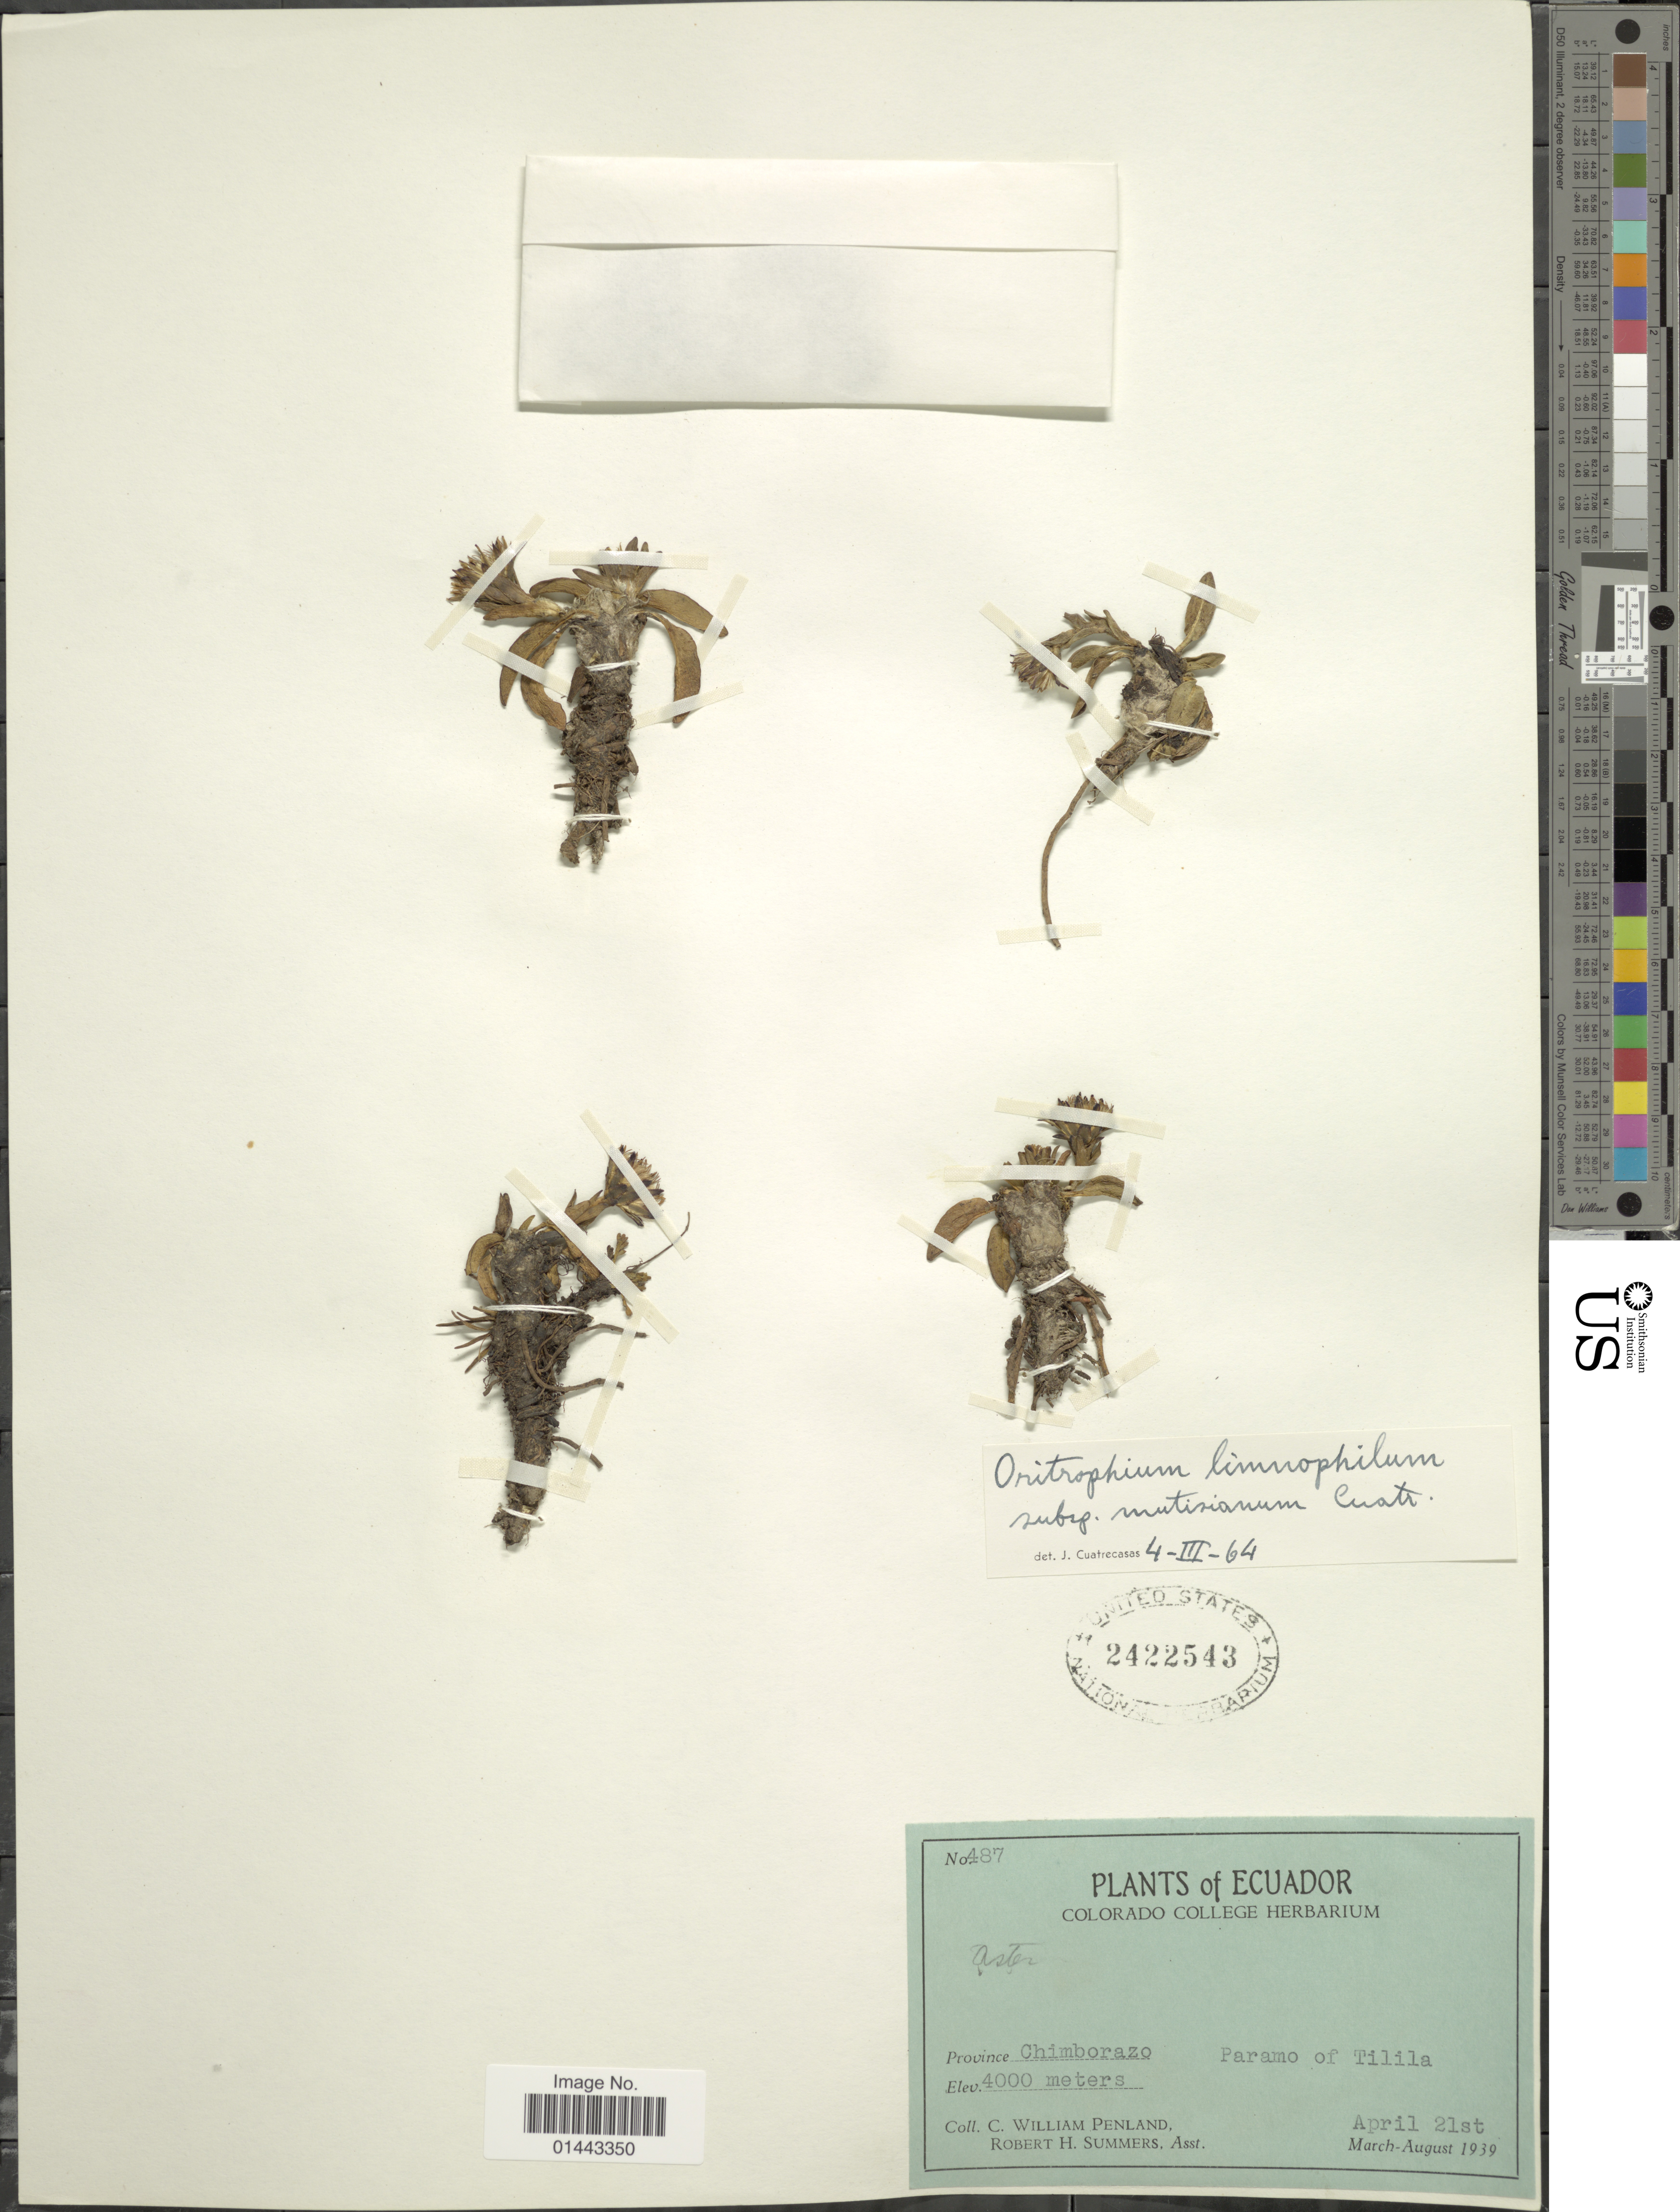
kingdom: Plantae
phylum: Tracheophyta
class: Magnoliopsida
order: Asterales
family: Asteraceae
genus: Oritrophium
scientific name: Oritrophium limnophilum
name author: (Sch. Bip.) Cuatrec.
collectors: C. W. Penland & R. Summers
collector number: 487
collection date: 1939-04-21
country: Ecuador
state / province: Chimborazo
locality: Paramo of Tilila.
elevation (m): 4000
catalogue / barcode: US 2422543